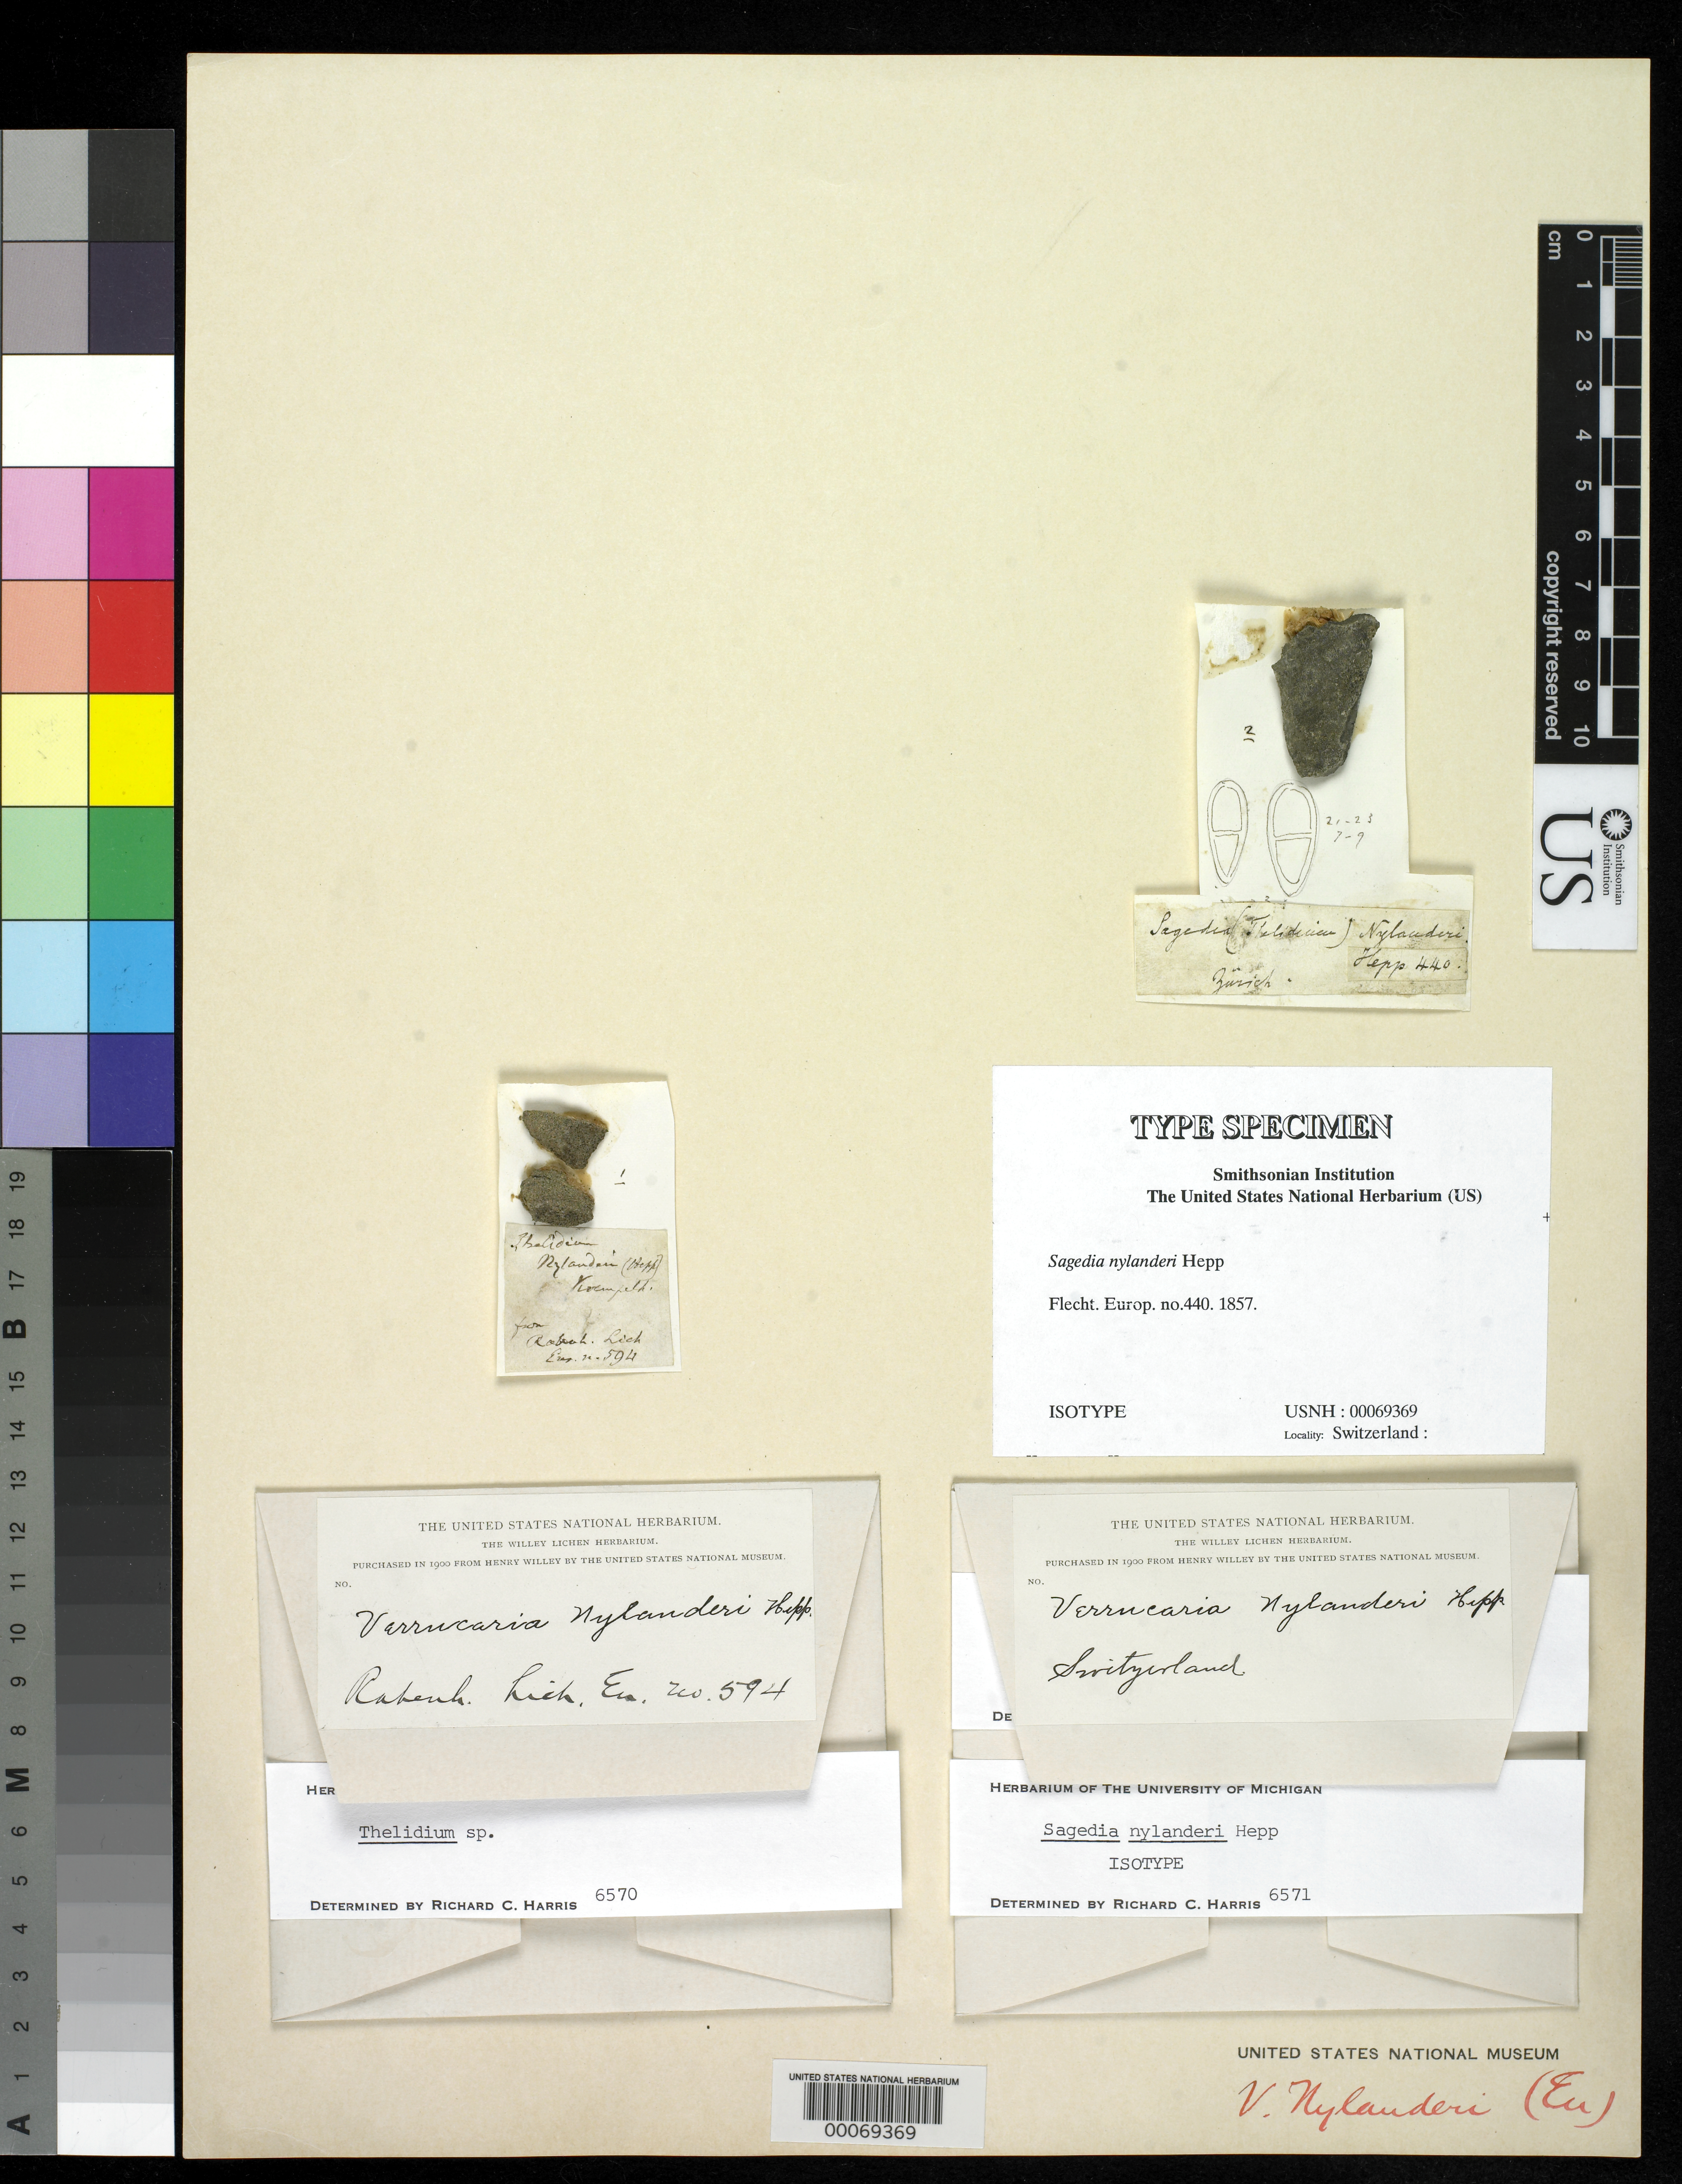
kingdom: Fungi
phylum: Ascomycota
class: Lecanoromycetes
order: Pertusariales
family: Pertusariaceae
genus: Sagedia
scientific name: Sagedia nylanderi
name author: Hepp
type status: Isotype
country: Switzerland